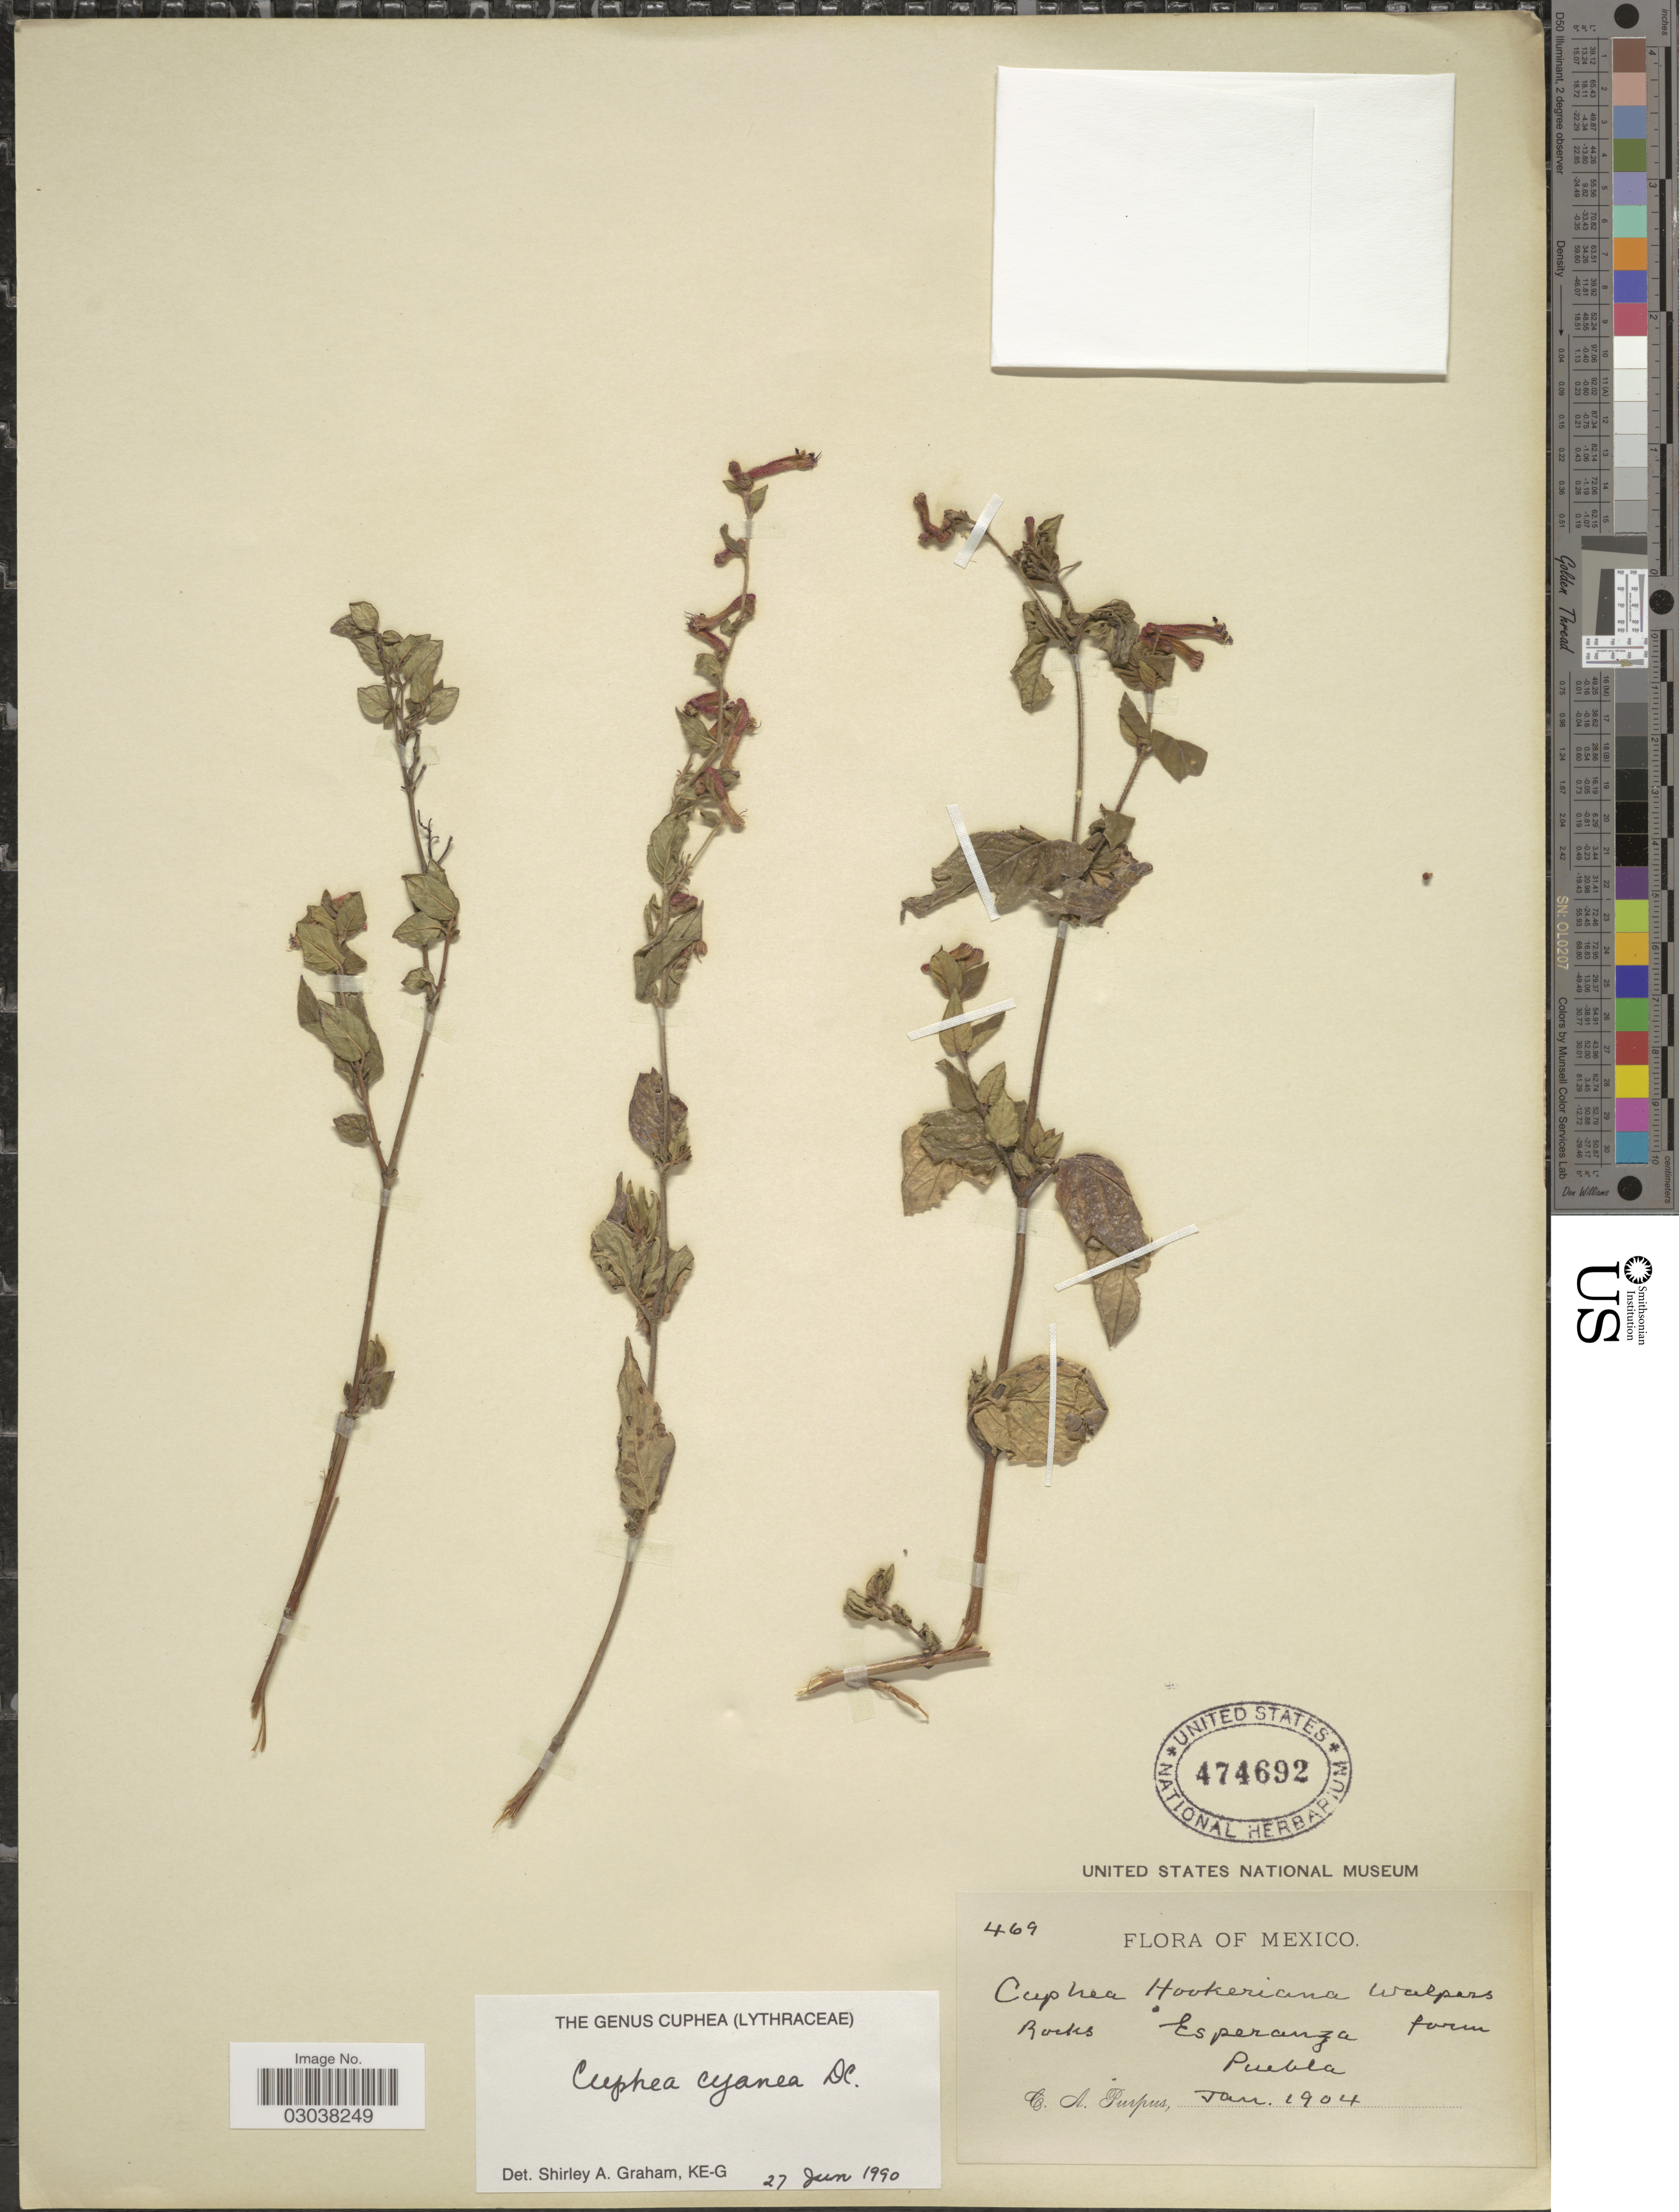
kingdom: Plantae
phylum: Tracheophyta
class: Magnoliopsida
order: Myrtales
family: Lythraceae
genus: Cuphea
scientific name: Cuphea cyanea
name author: DC.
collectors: C. A. Purpus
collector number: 469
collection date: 1904-01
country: Mexico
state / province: Puebla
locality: Esperanza.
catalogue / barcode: US 474692